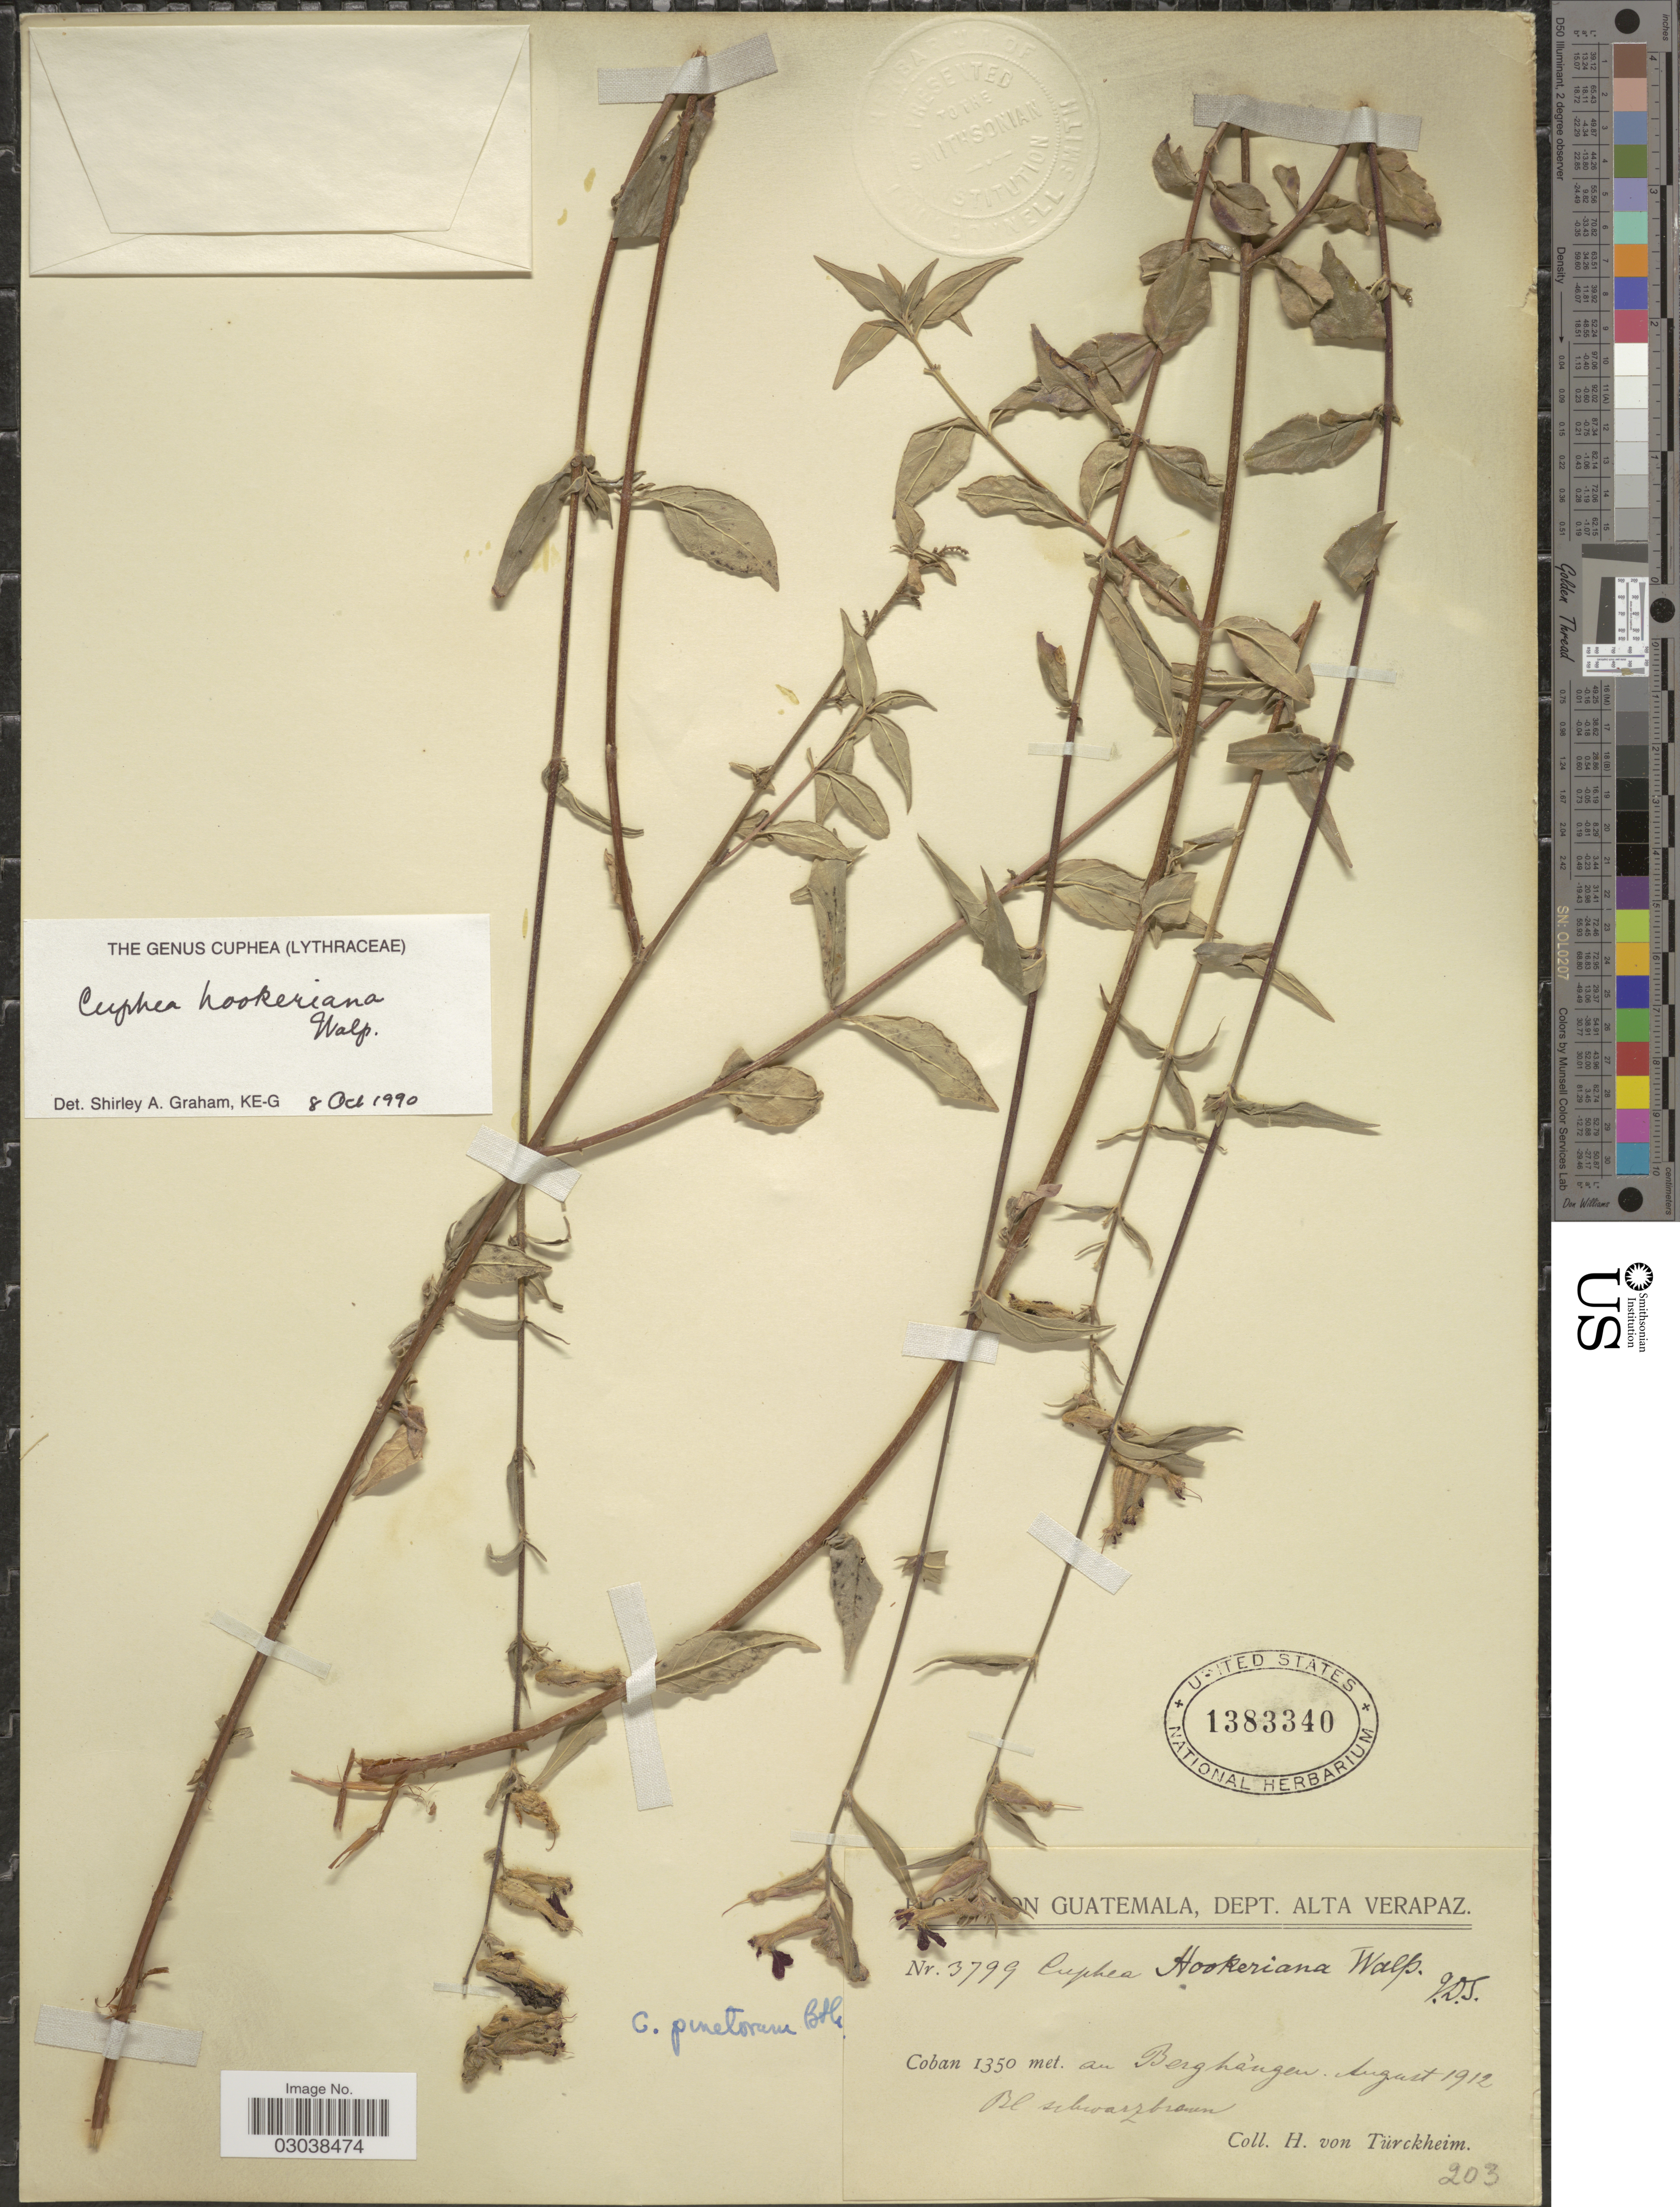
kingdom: Plantae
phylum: Tracheophyta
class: Magnoliopsida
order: Myrtales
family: Lythraceae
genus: Cuphea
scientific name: Cuphea hookeriana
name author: Walp.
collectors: H. von Türckheim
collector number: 3799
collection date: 1912-08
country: Guatemala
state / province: Alta Verapaz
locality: Dept. Alta Verapaz. Coban.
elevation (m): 1350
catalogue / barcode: US 1383340